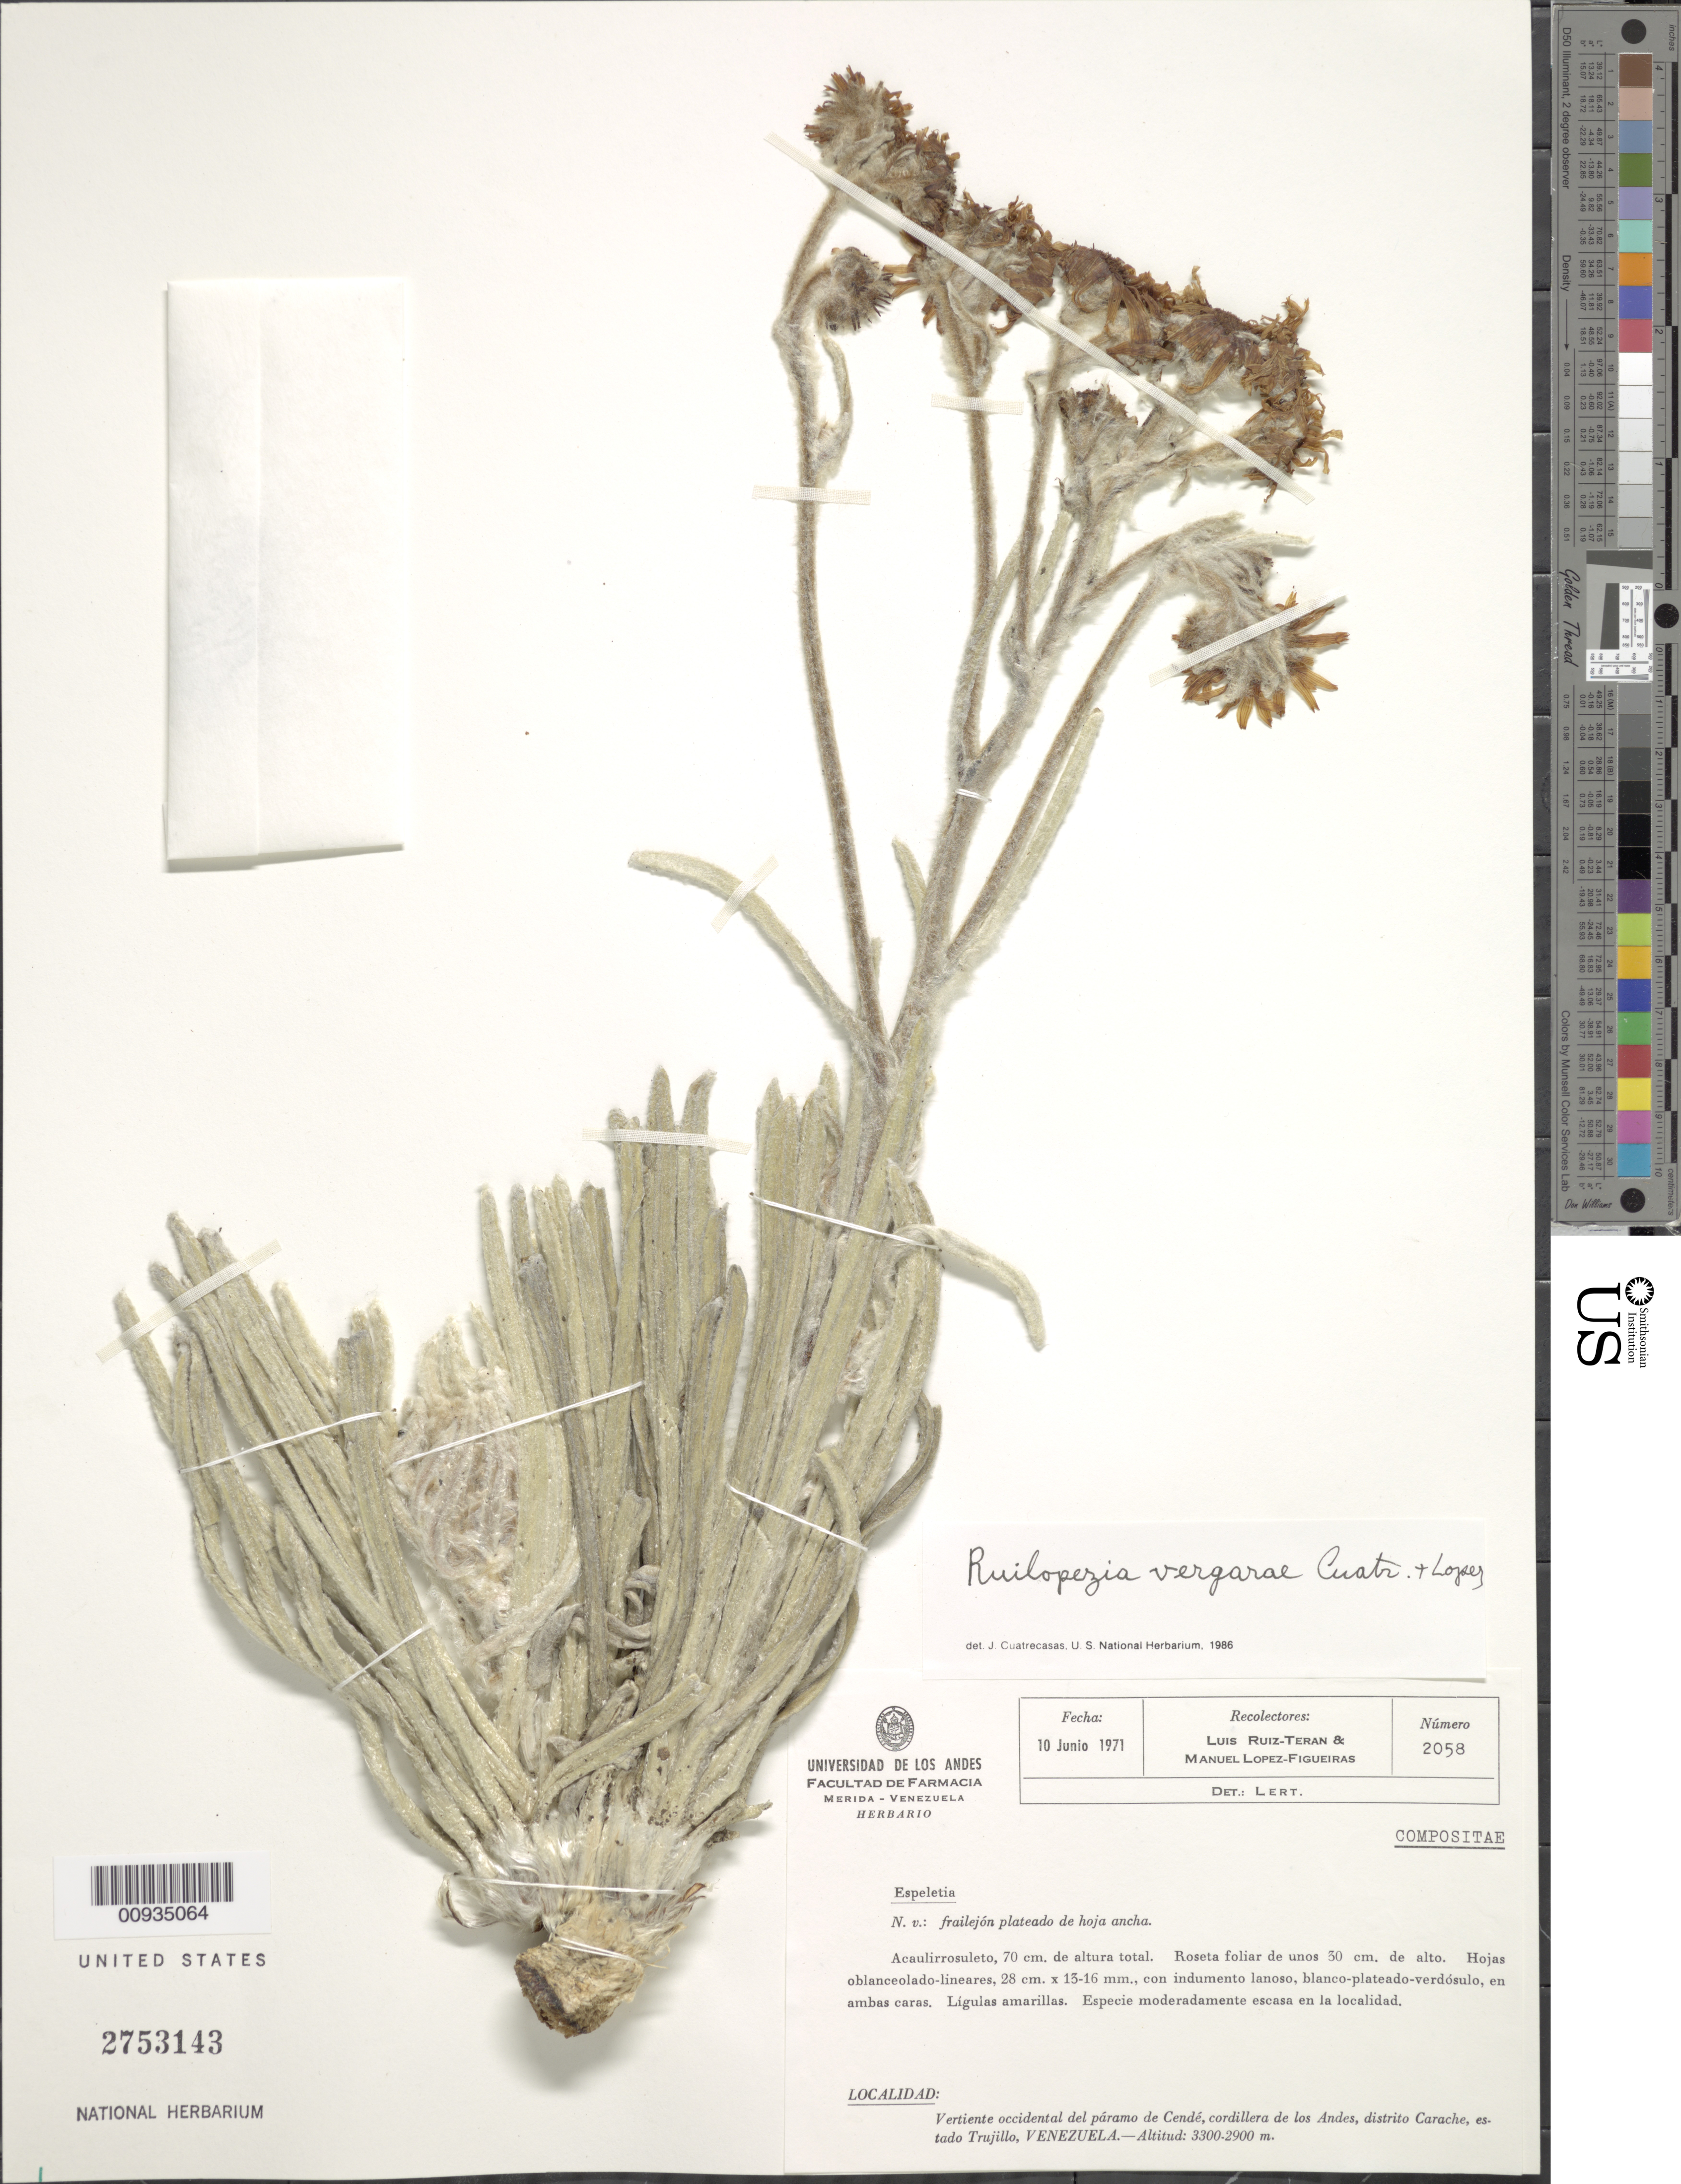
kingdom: Plantae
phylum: Tracheophyta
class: Magnoliopsida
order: Asterales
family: Asteraceae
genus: Ruilopezia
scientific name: Ruilopezia vergarae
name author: Cuatrec. & López Fig.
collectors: L. E. Ruíz-Terán & M. López Figueiras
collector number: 2058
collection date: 1971-06-10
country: Venezuela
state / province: Trujillo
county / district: Carache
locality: Páramo de Cendé. Vertiente occidental del páramo de Cendé, cordillera de los Andes.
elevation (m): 2900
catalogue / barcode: US 2753143